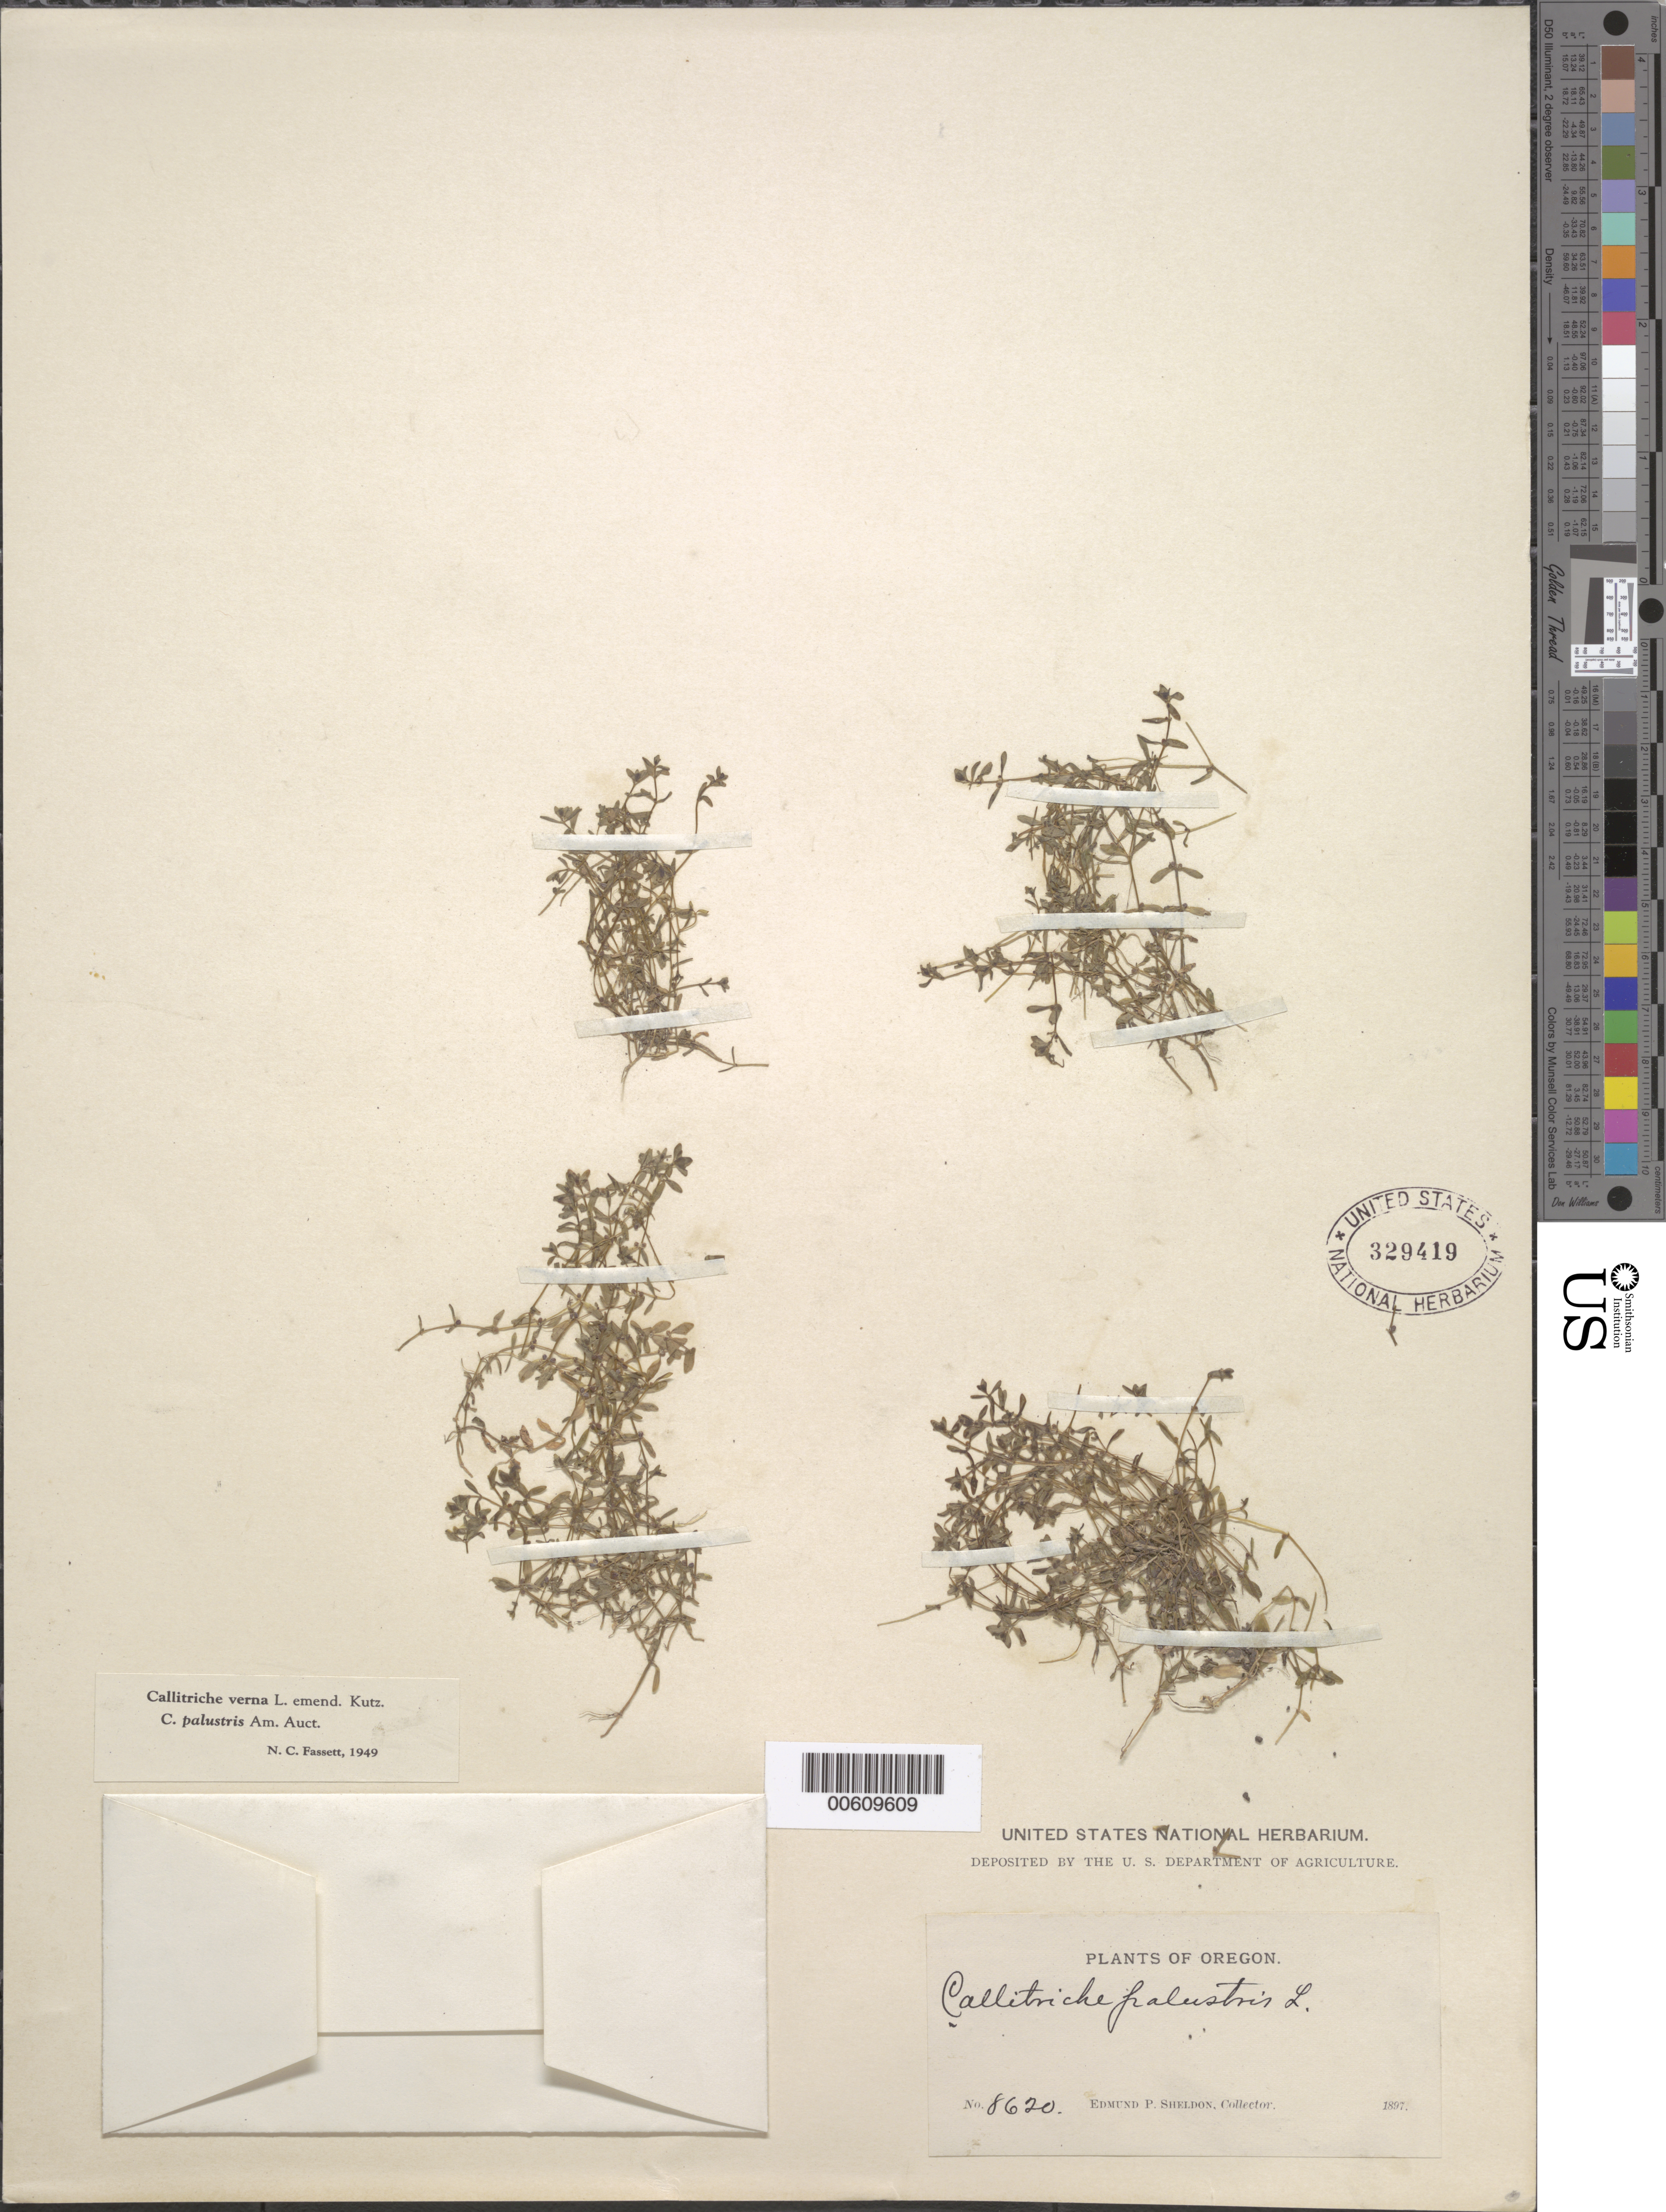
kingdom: Plantae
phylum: Tracheophyta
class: Magnoliopsida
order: Lamiales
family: Plantaginaceae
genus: Callitriche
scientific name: Callitriche verna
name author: L.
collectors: E. P. Sheldon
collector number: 8620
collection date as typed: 1897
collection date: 1897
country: United States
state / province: Oregon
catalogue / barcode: US 329419